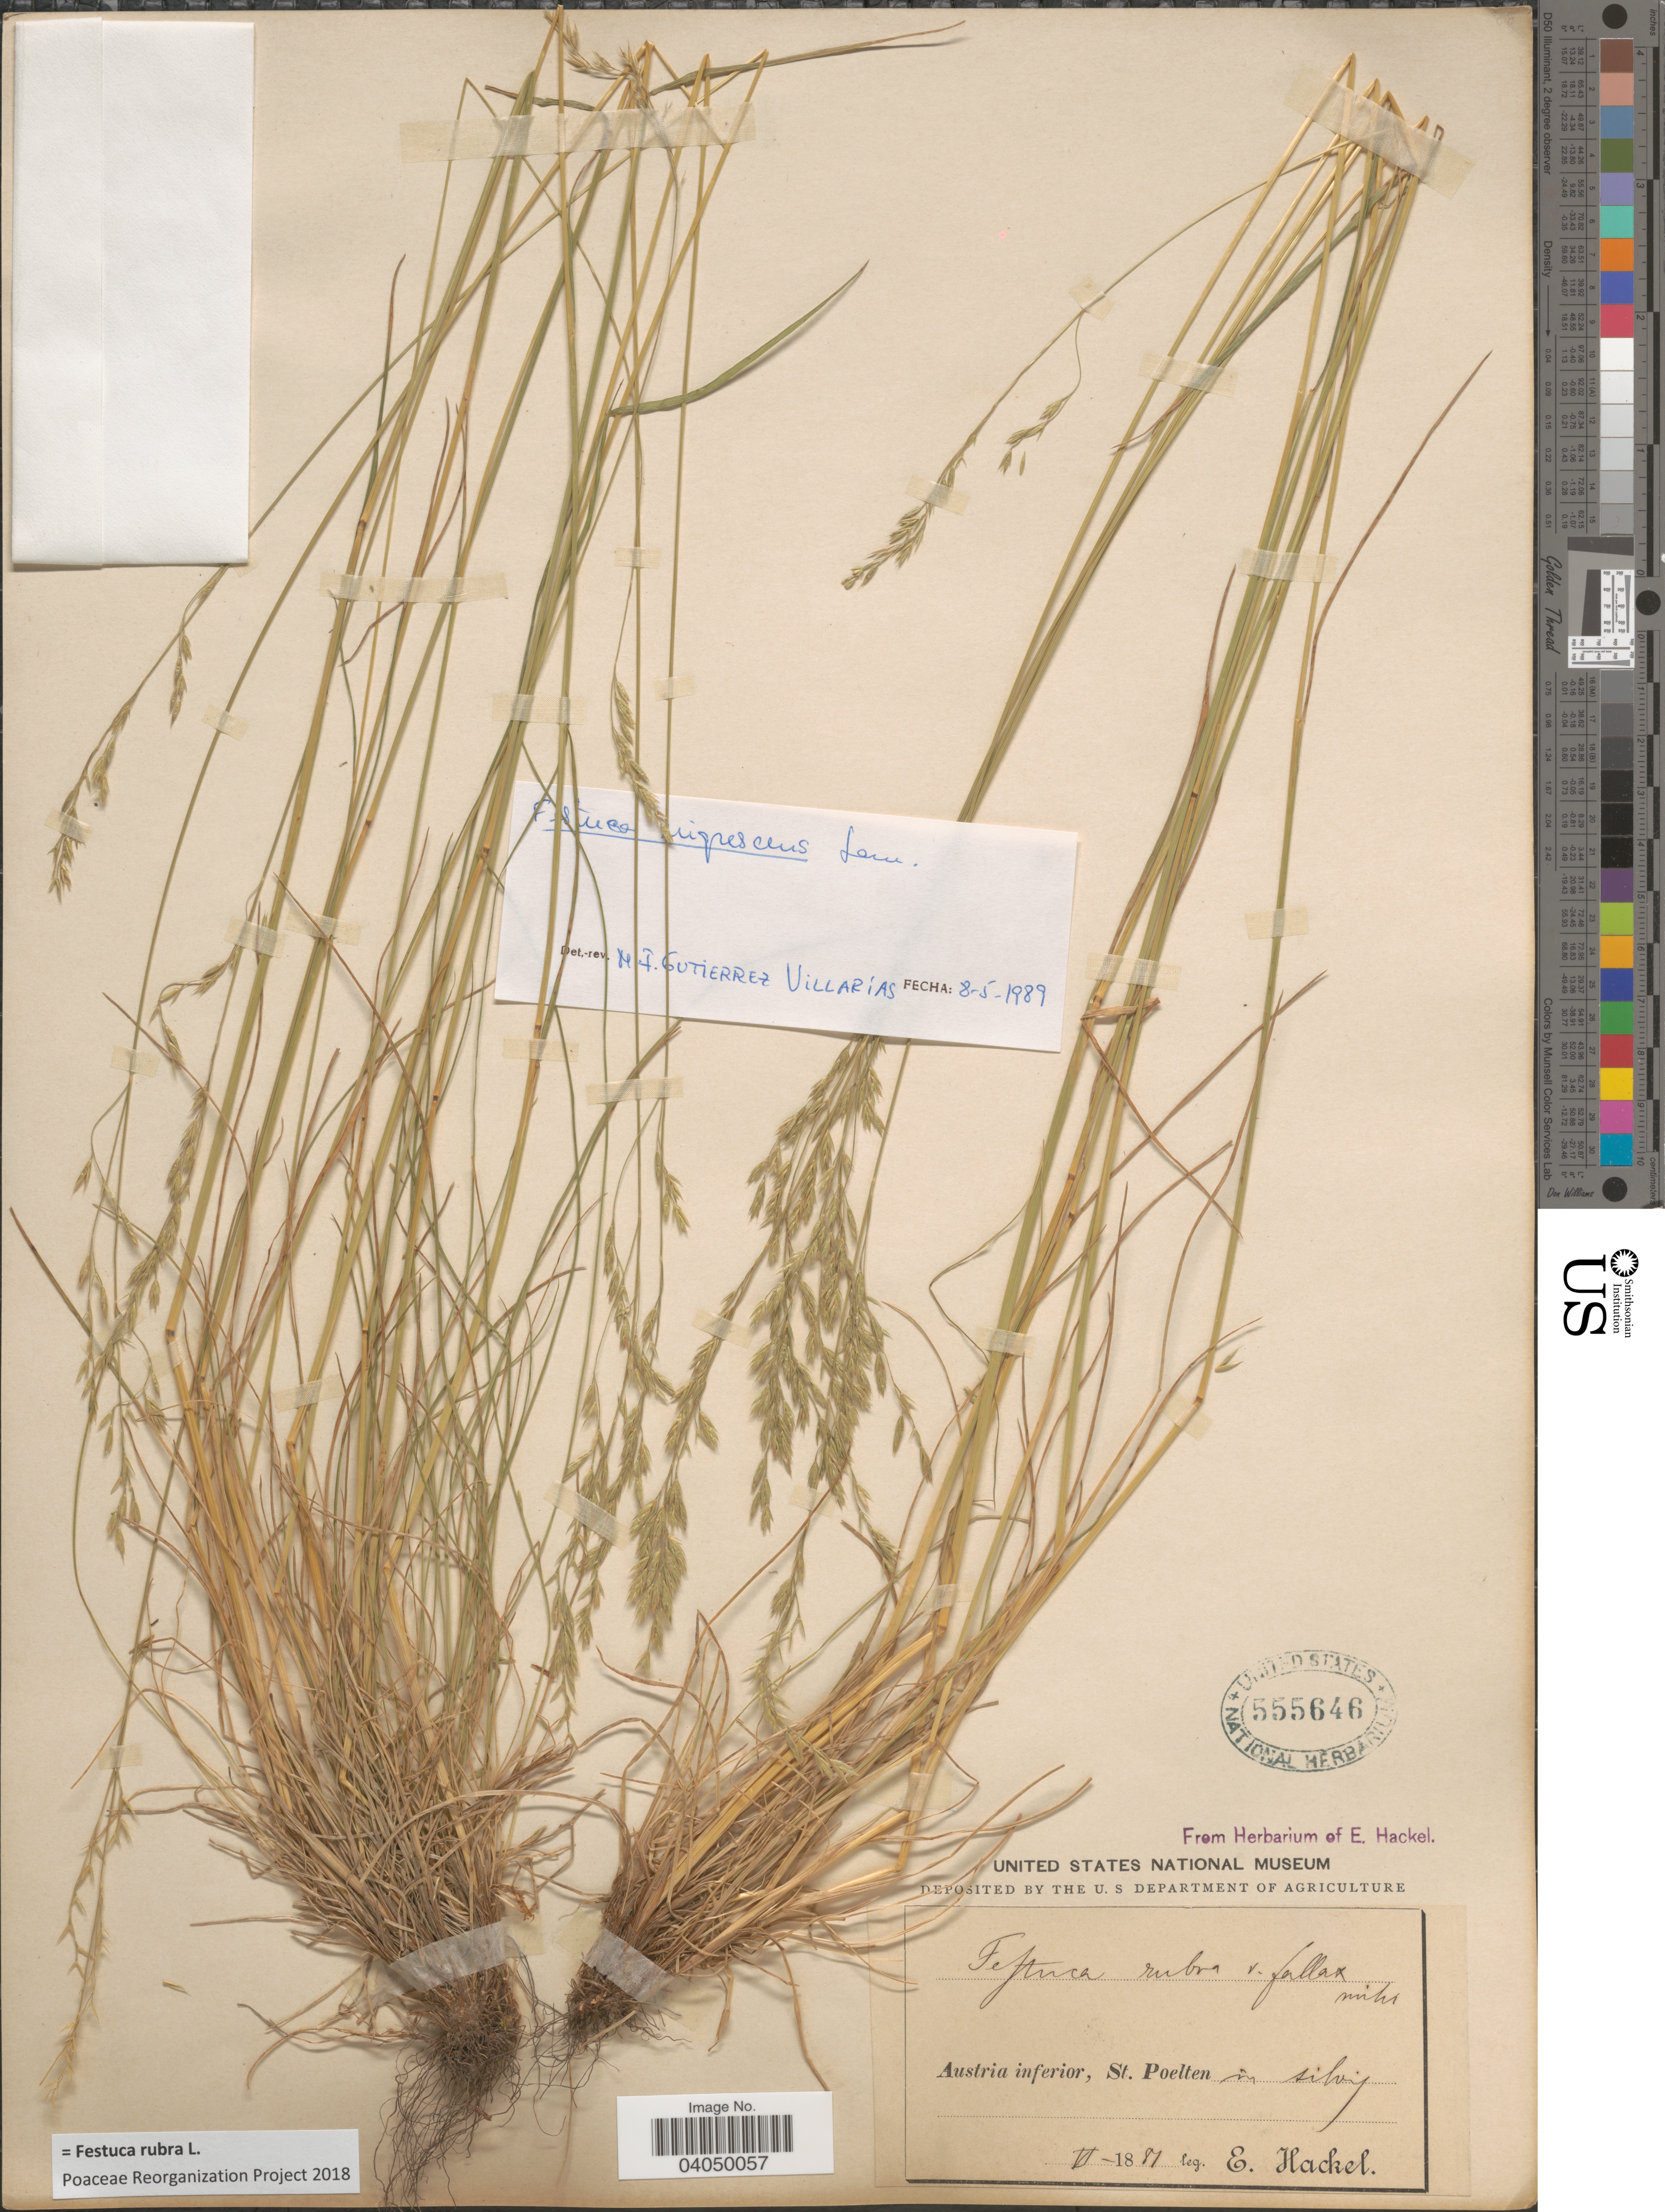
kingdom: Plantae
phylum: Tracheophyta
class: Liliopsida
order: Poales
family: Poaceae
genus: Festuca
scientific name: Festuca rubra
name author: L.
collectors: E. Hackel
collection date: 1887-06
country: Austria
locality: Austria inferior, St. Poelten in silvis.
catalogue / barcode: US 555646